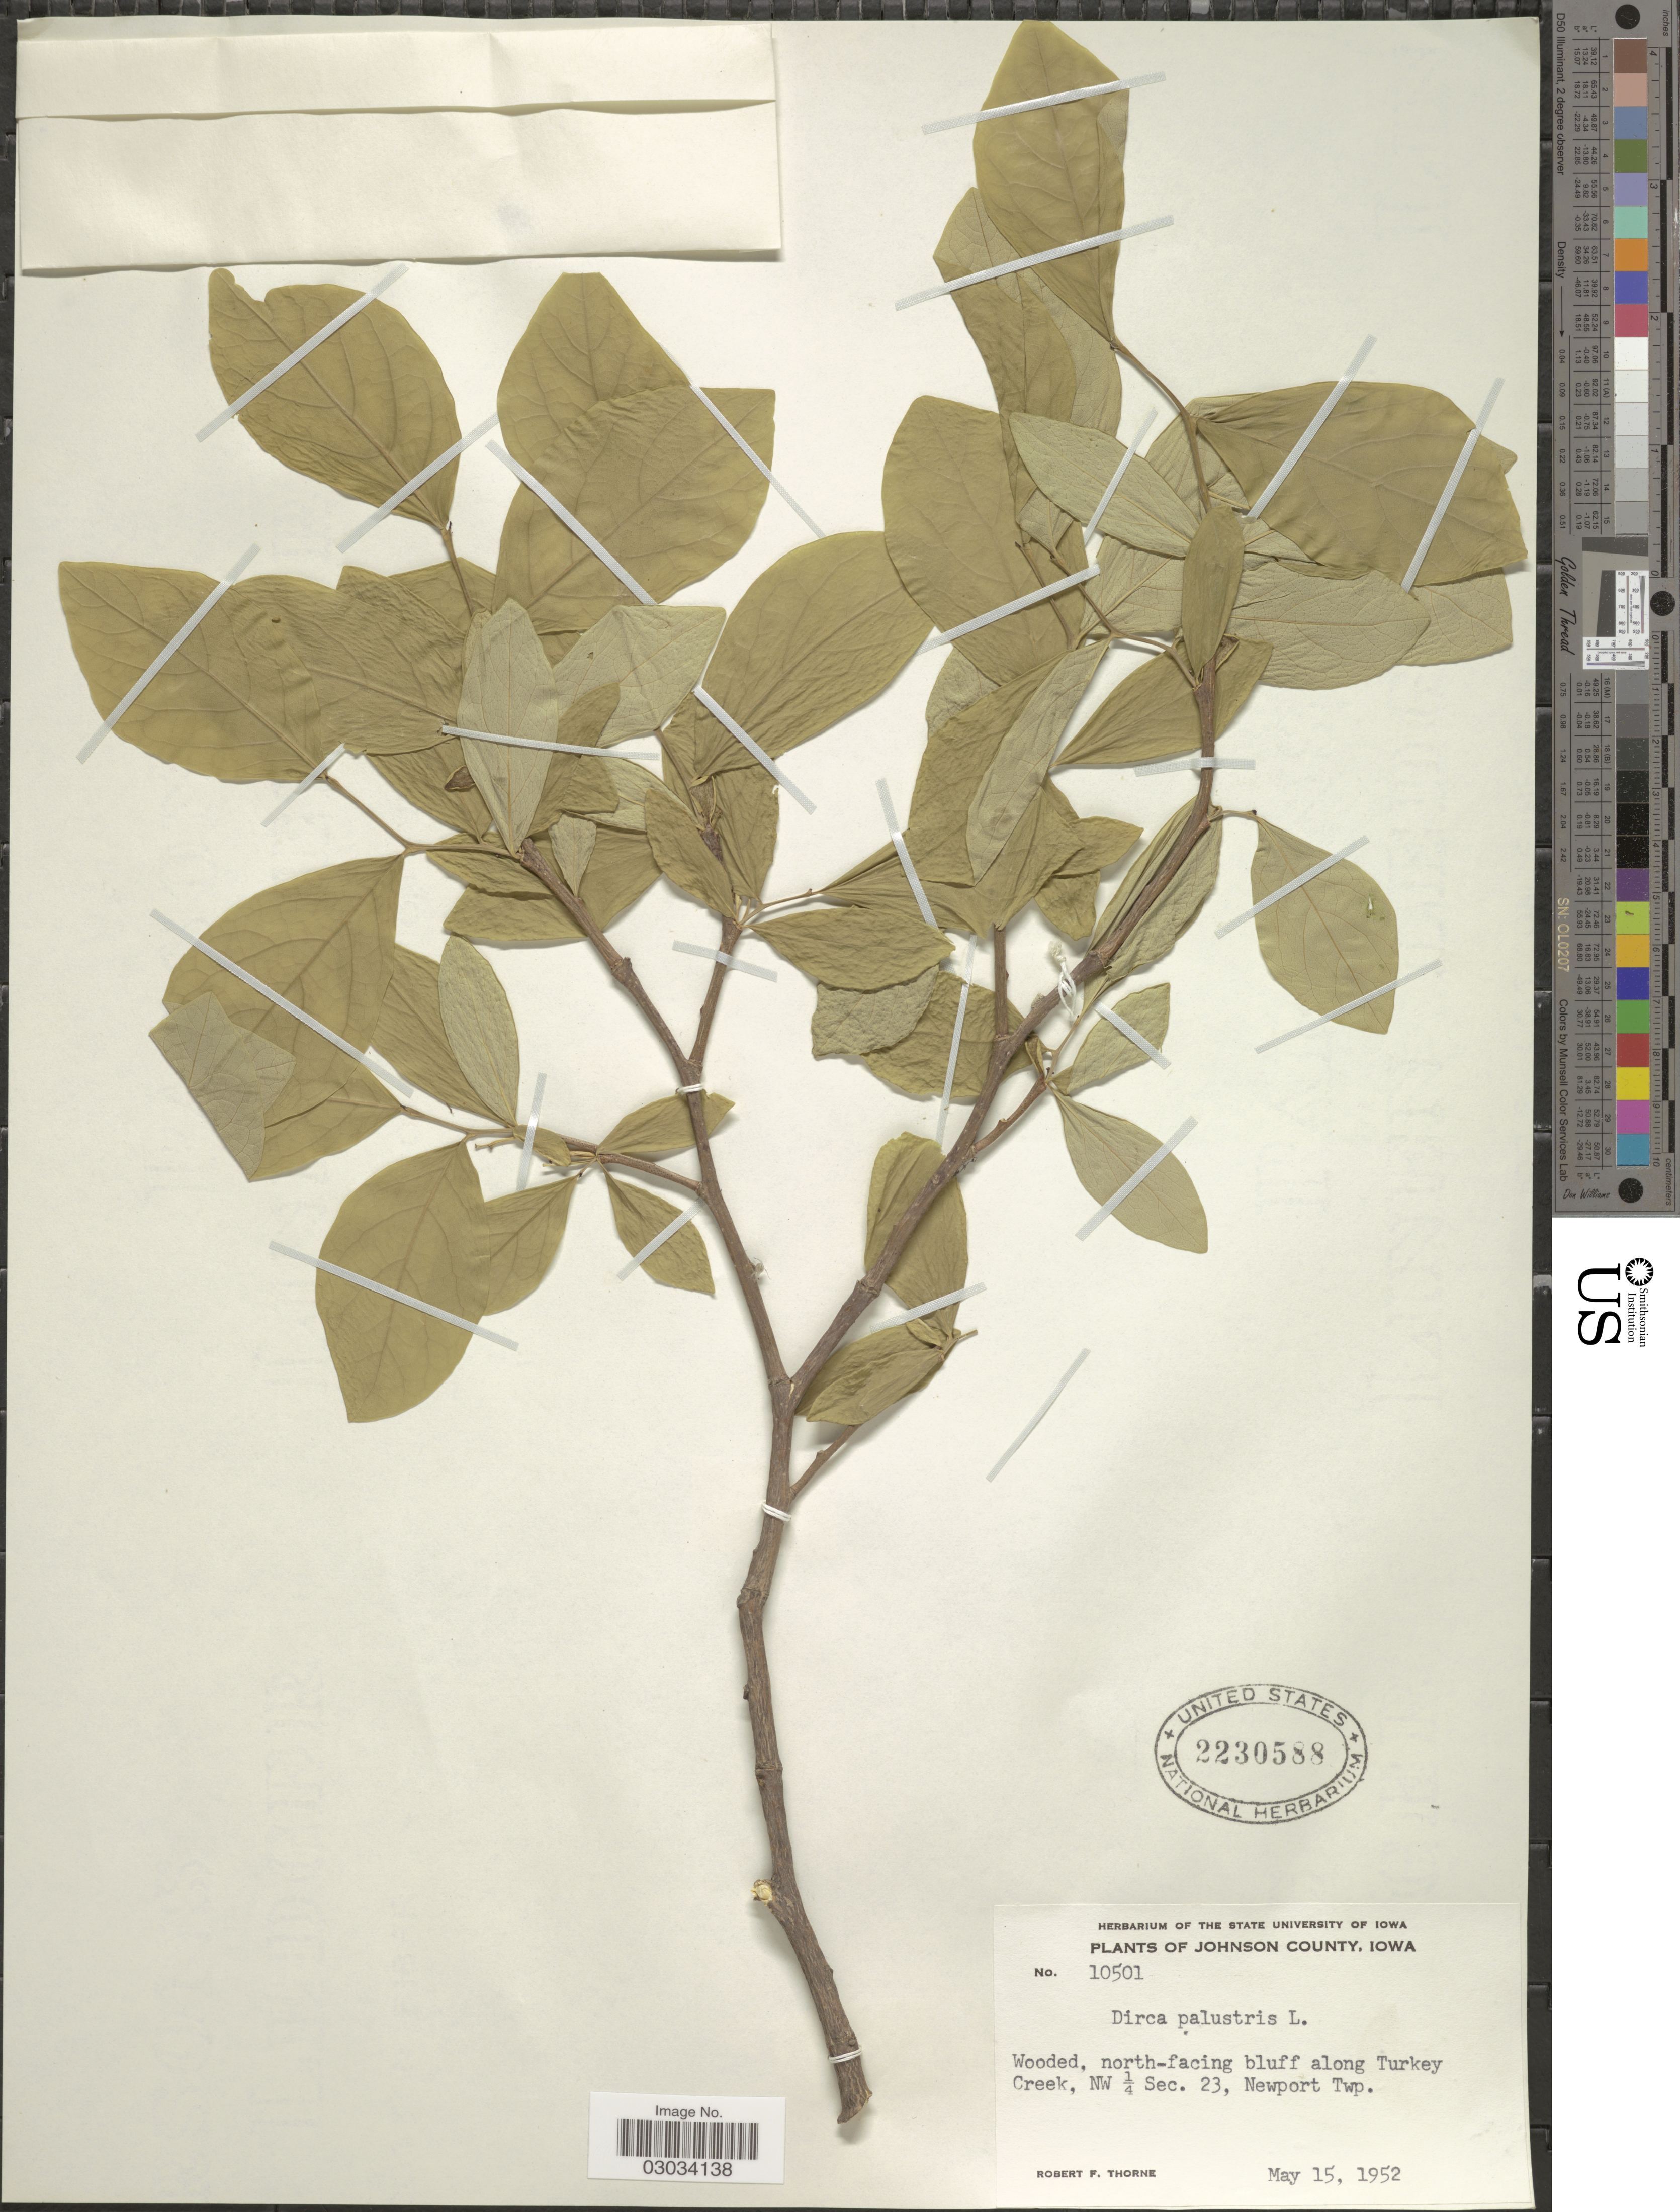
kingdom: Plantae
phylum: Tracheophyta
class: Magnoliopsida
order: Malvales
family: Thymelaeaceae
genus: Dirca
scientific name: Dirca palustris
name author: L.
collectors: R. F. Thorne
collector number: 10501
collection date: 1952-05-15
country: United States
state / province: Iowa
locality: Johnson County. Wooded, north-facing bluff along Turkey Creek, NW ¼ Sec. 23, Newport Twp.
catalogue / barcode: US 2230588